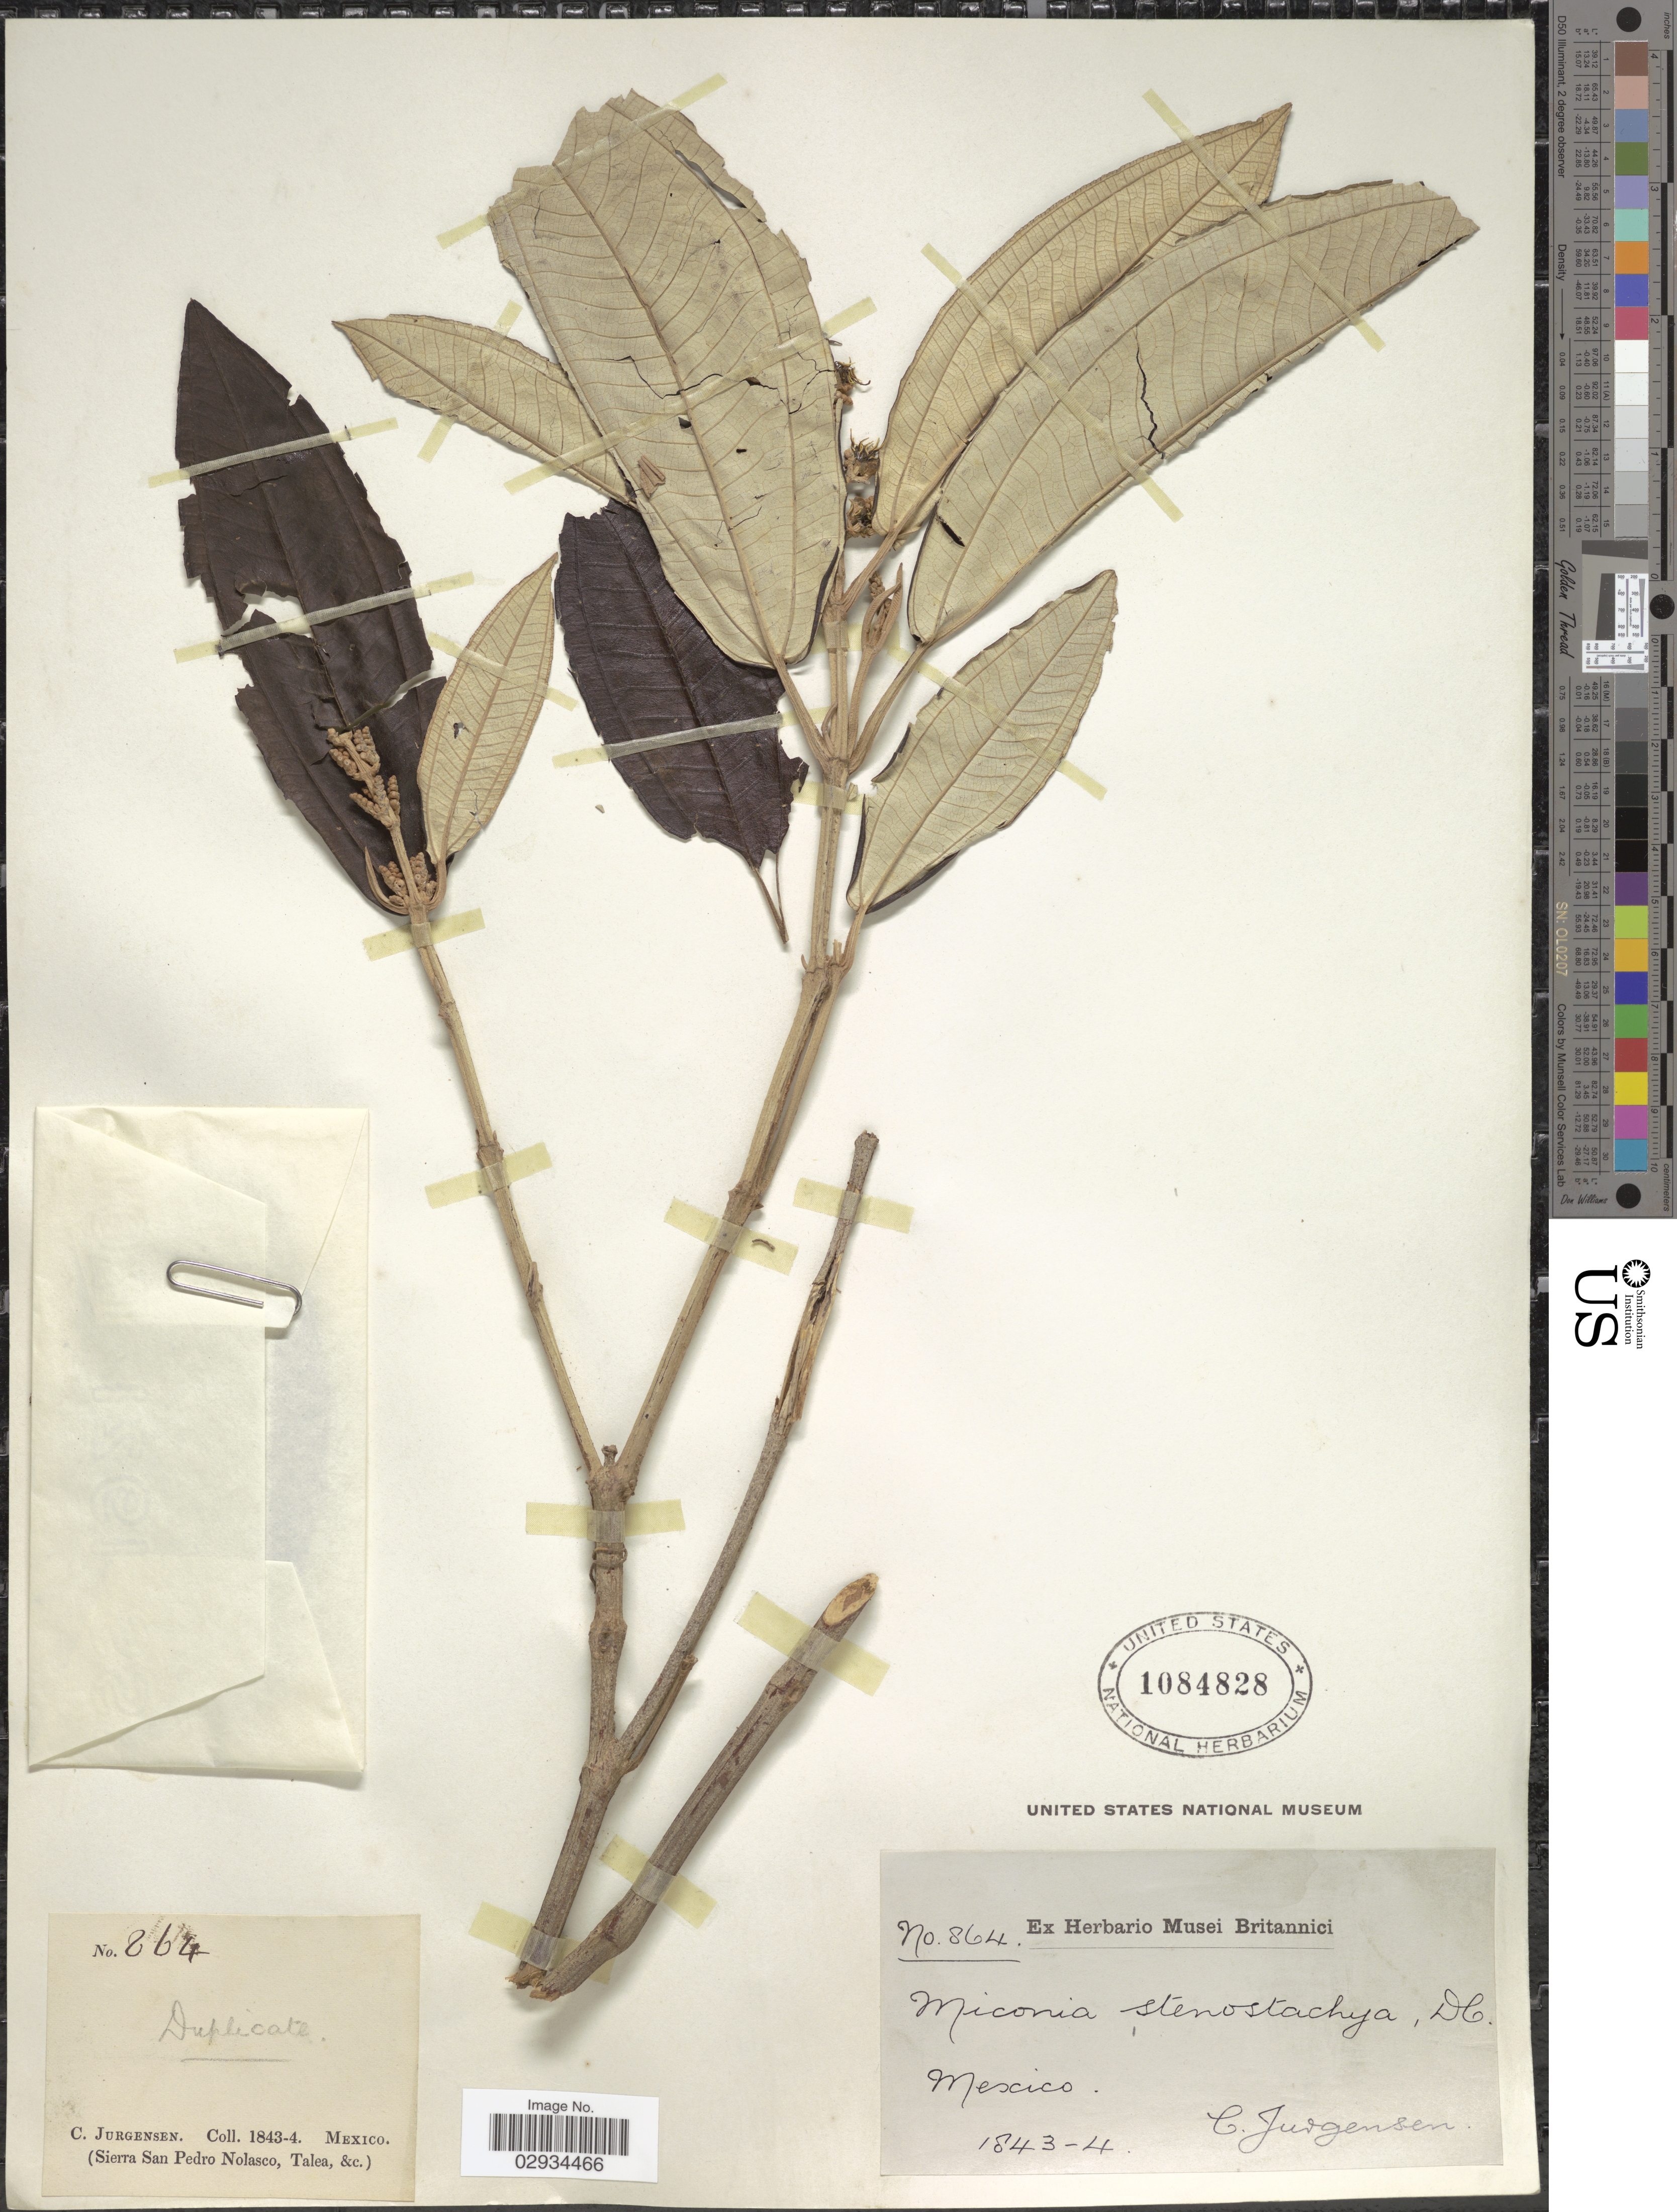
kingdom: Plantae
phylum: Tracheophyta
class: Magnoliopsida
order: Myrtales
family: Melastomataceae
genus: Miconia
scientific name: Miconia stenostachya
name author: DC.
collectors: C. Jurgensen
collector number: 864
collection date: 1843/1844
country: Mexico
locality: Sierra San Pedro Nolasco, Talea, &c.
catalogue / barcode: US 1084828